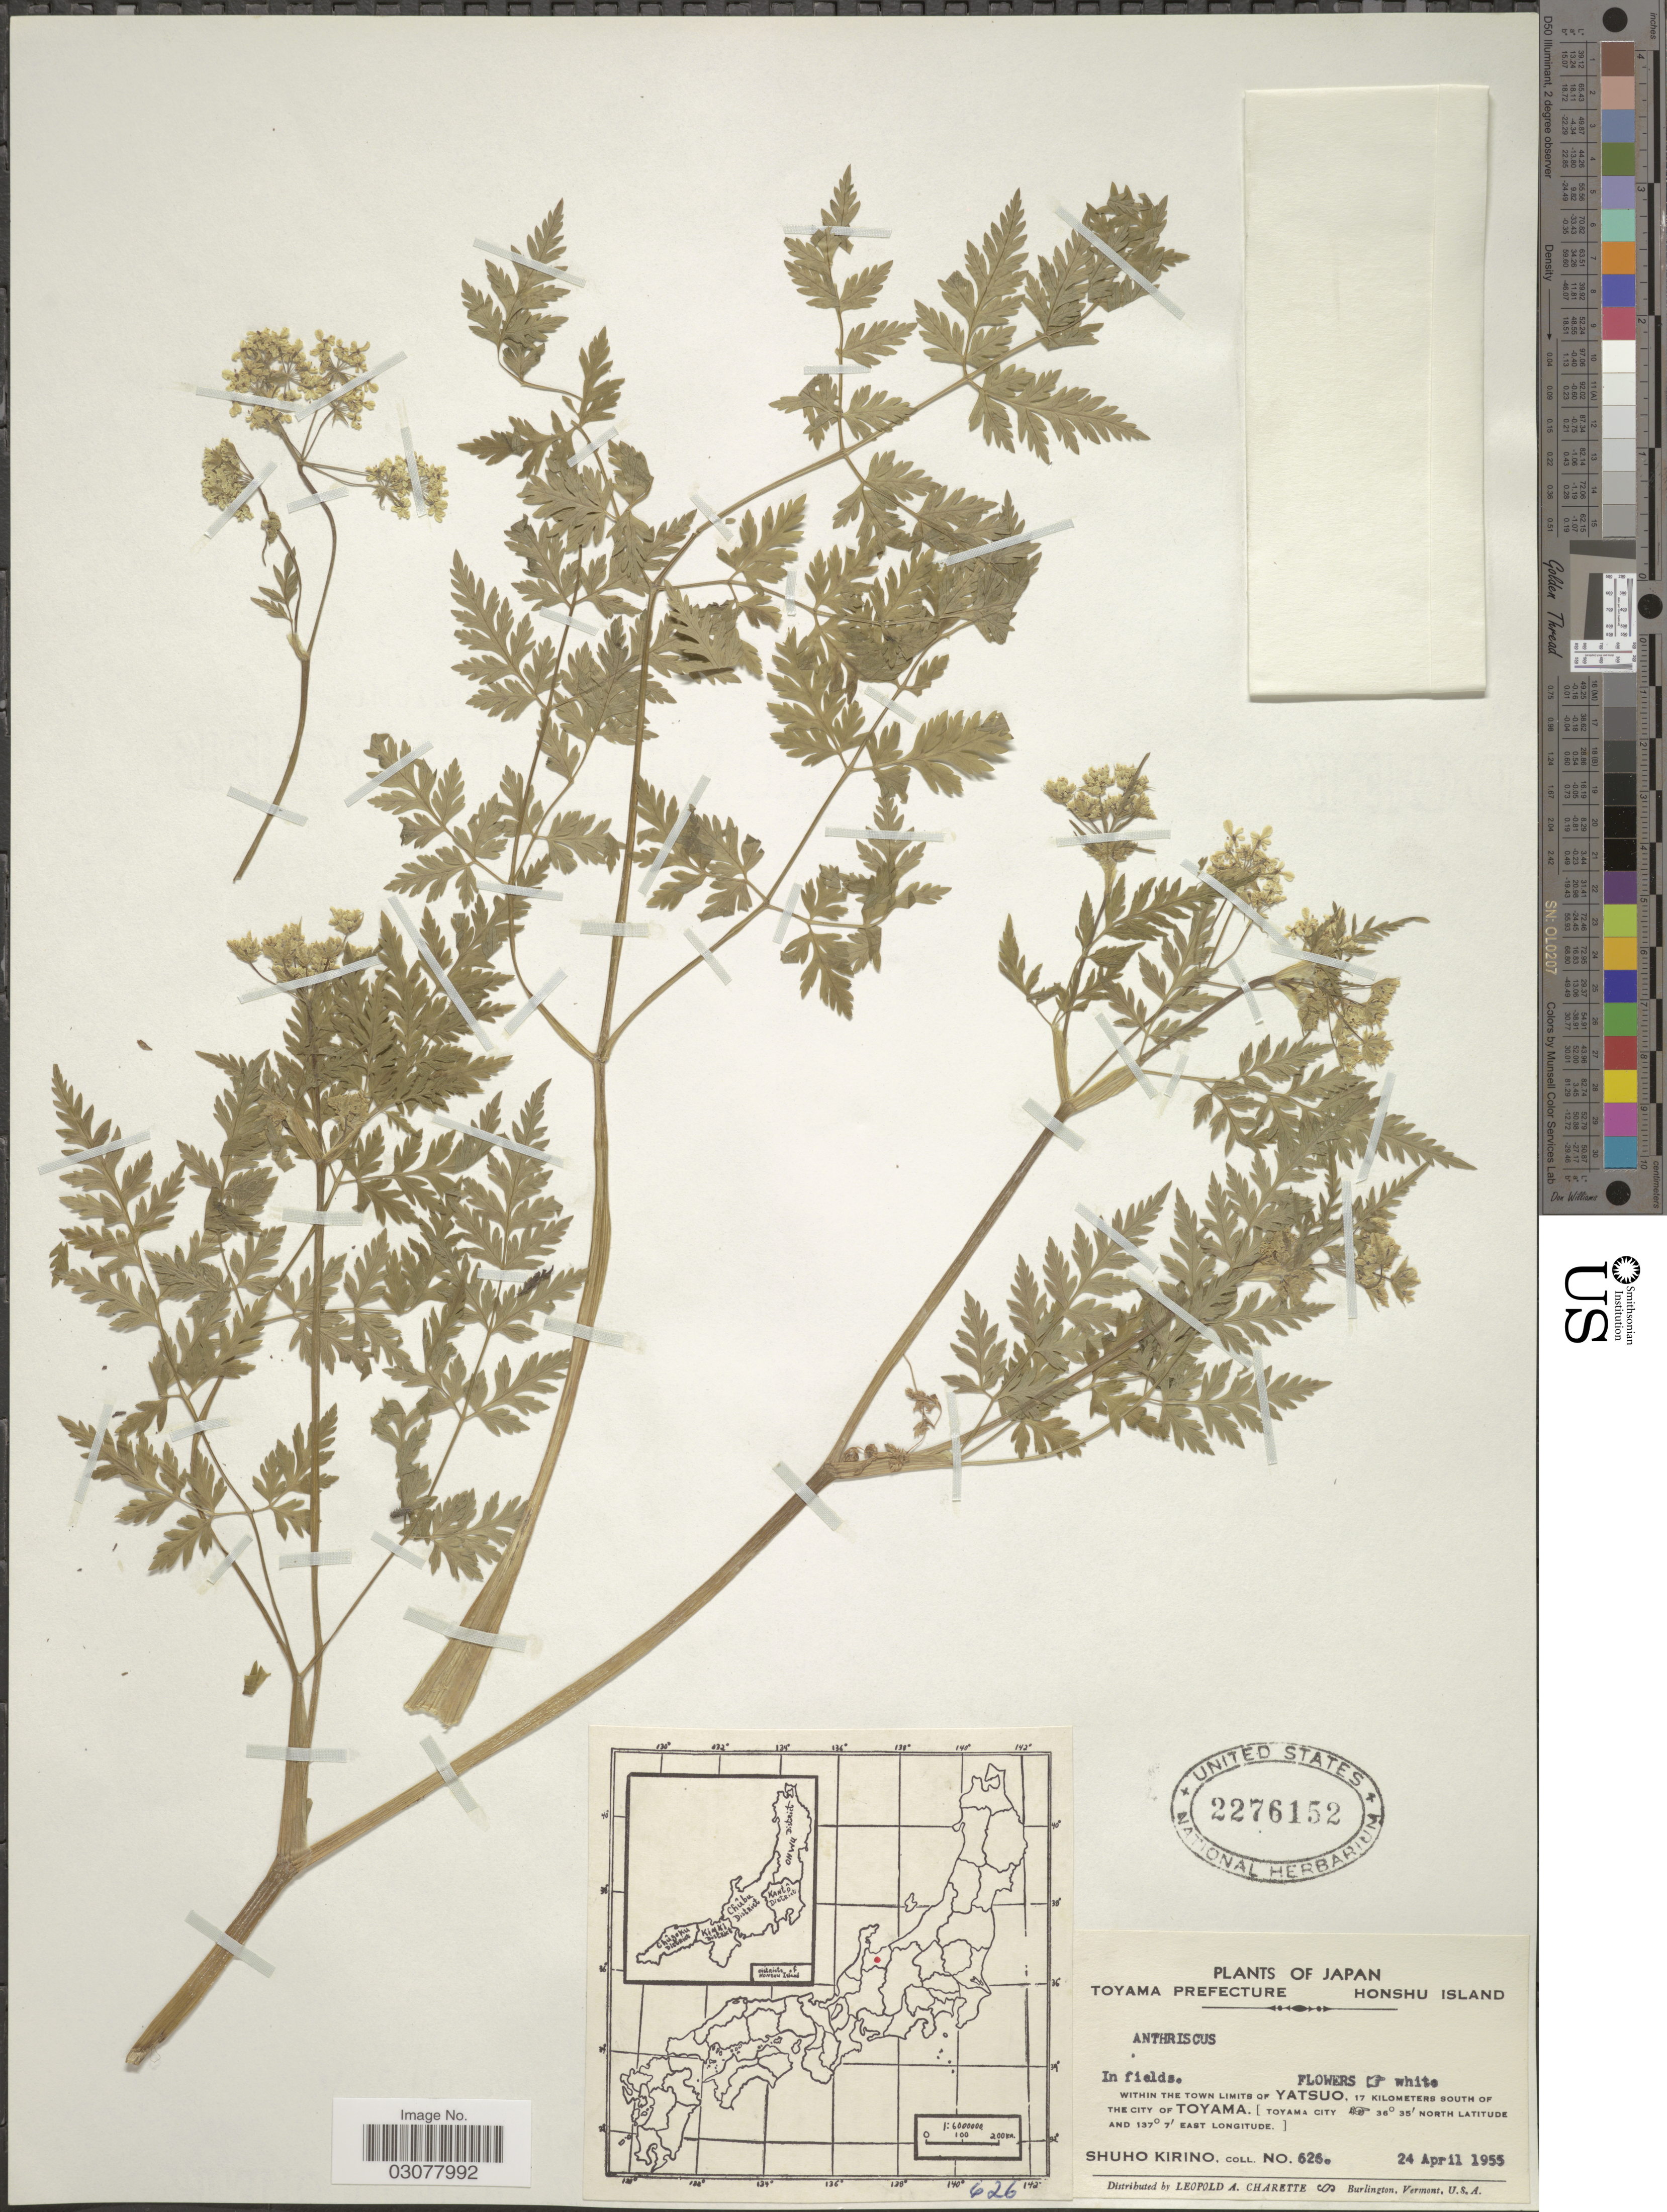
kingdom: Plantae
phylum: Tracheophyta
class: Magnoliopsida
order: Apiales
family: Apiaceae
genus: Anthriscus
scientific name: Anthriscus sp.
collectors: S. Kirino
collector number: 626*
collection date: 1955-04-24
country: Japan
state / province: Toyama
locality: Toyama Prefecture, Honshu Island, Within the town limits of Yatsuo, 17 kilometers south of the City of Toyama [Toyama City].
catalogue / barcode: US 2276152